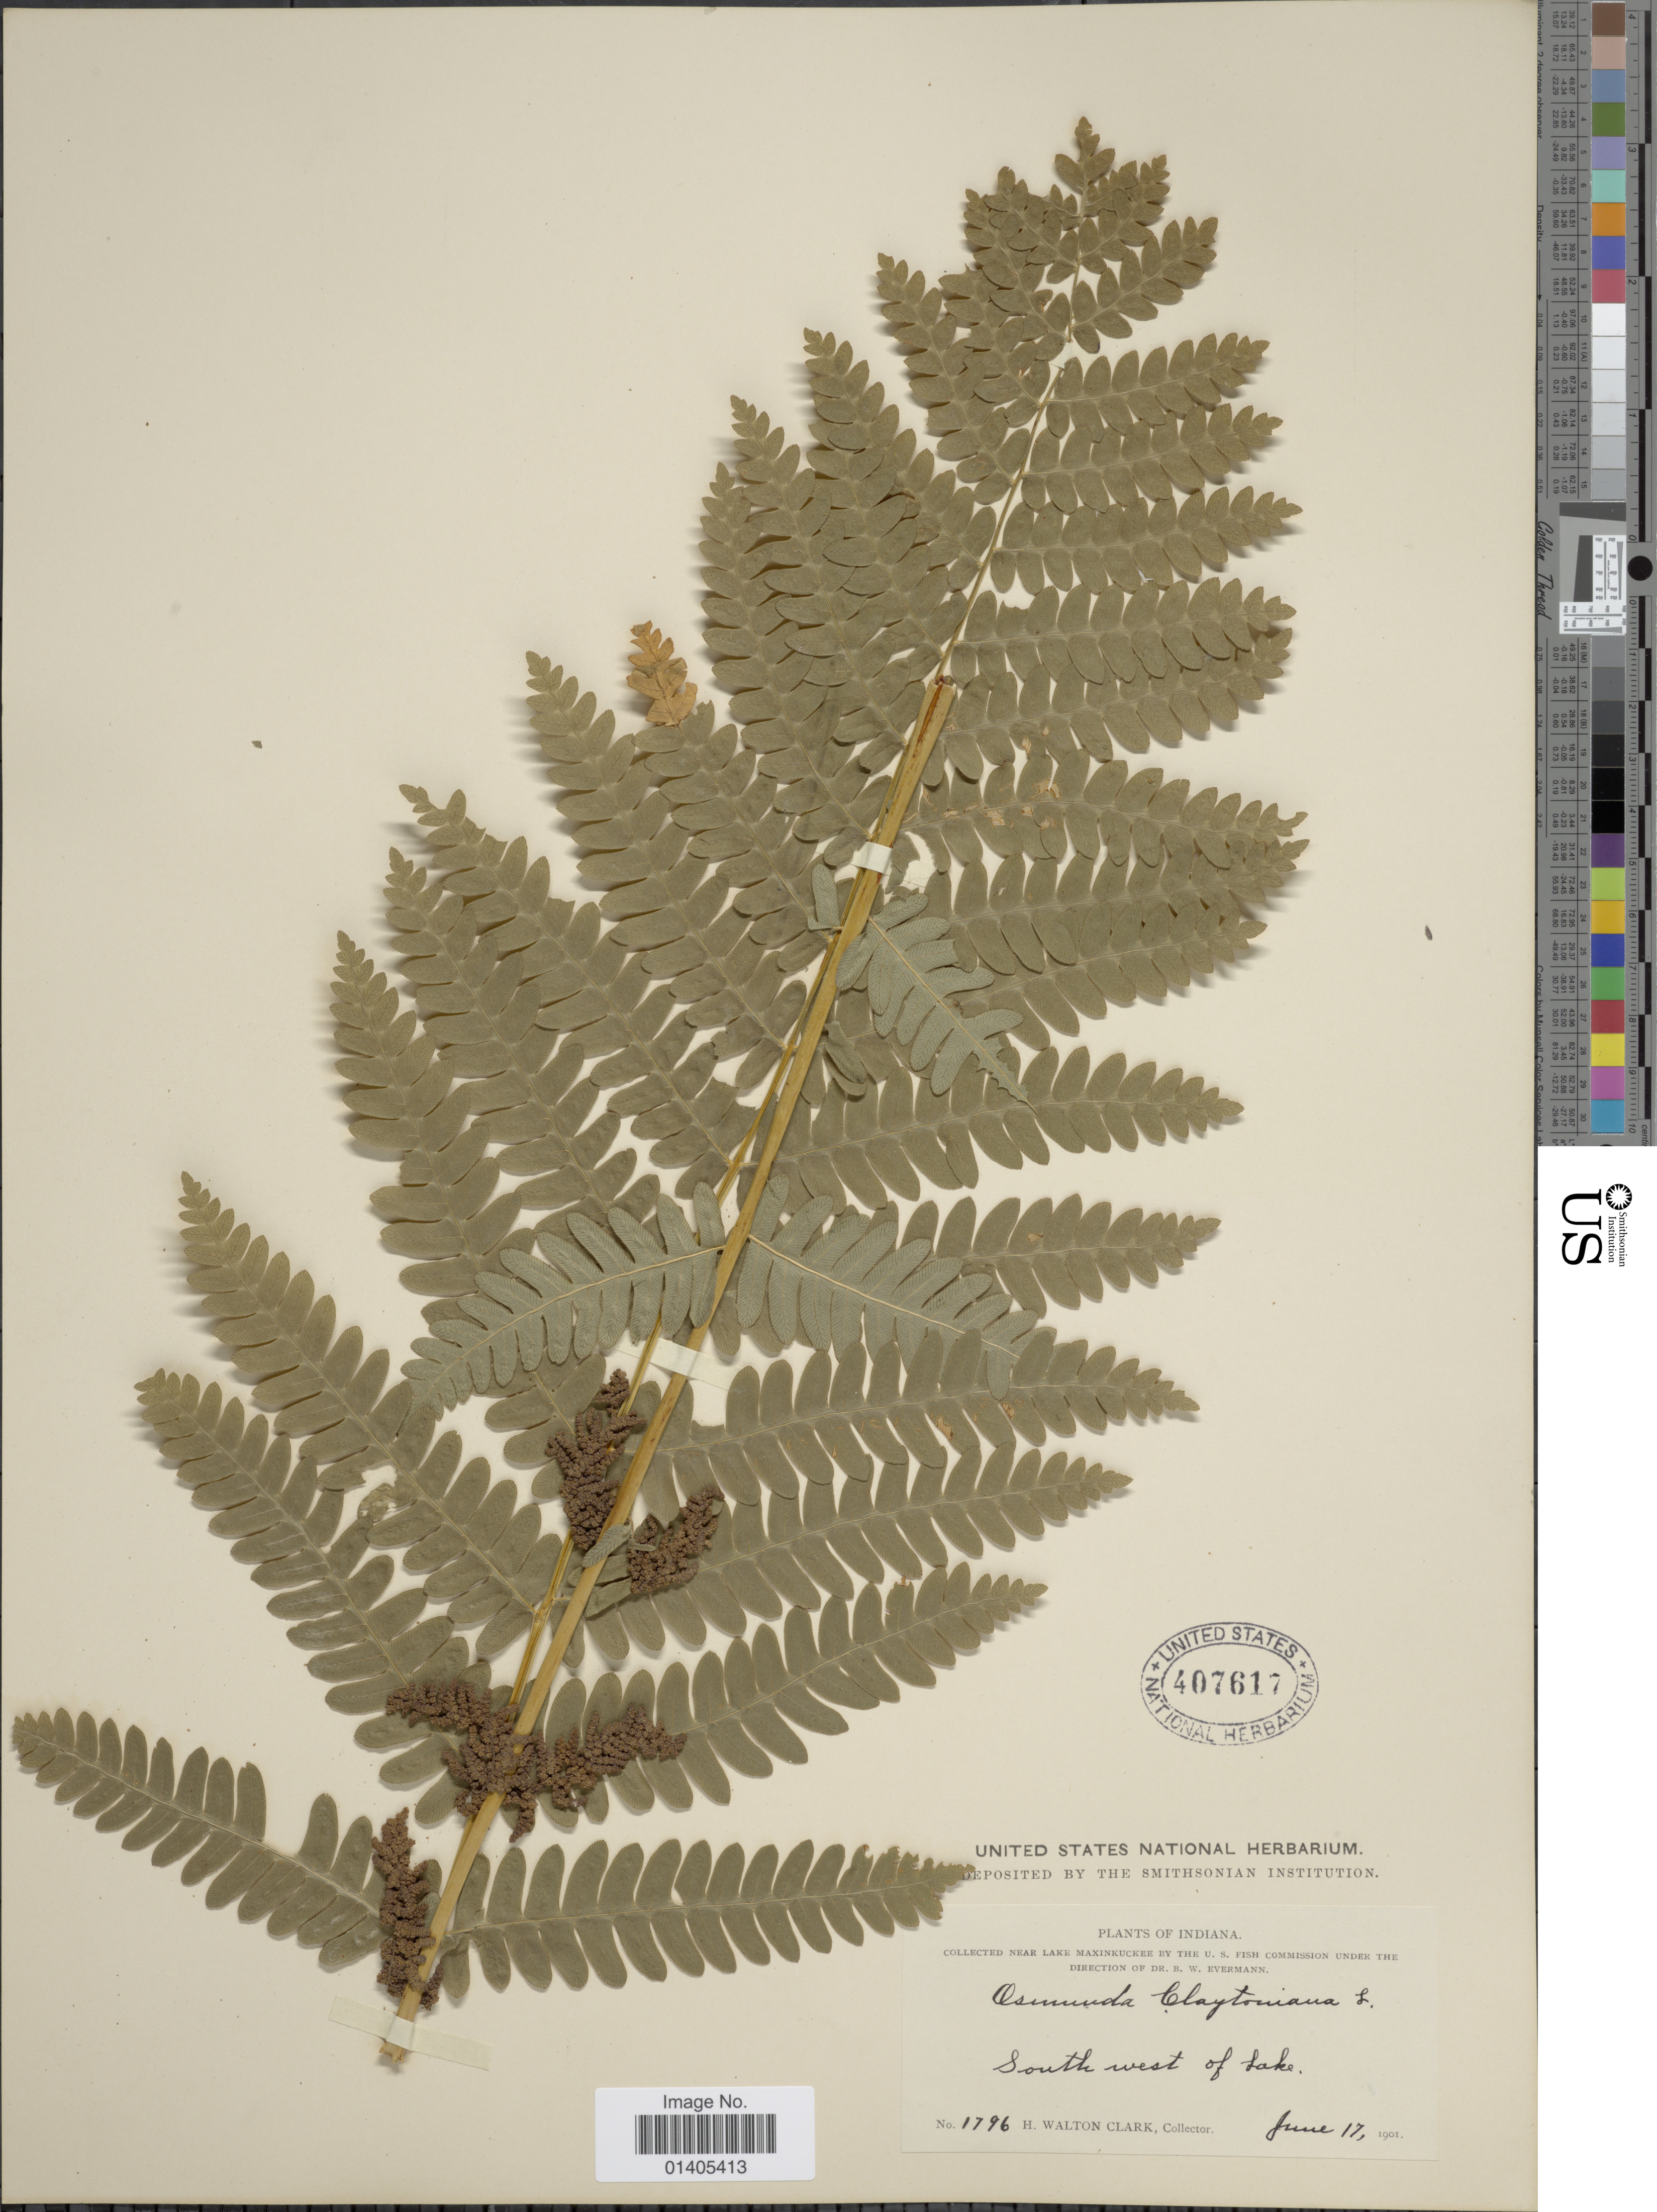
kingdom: Plantae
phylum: Tracheophyta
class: Polypodiopsida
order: Osmundales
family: Osmundaceae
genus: Osmunda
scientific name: Osmunda claytoniana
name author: (L.) Tagawa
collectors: H. W. Clark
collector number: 1796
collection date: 1901-06-17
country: United States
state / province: Indiana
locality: Near Lake Maxinkuckee, South west of Lake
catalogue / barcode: US 407617